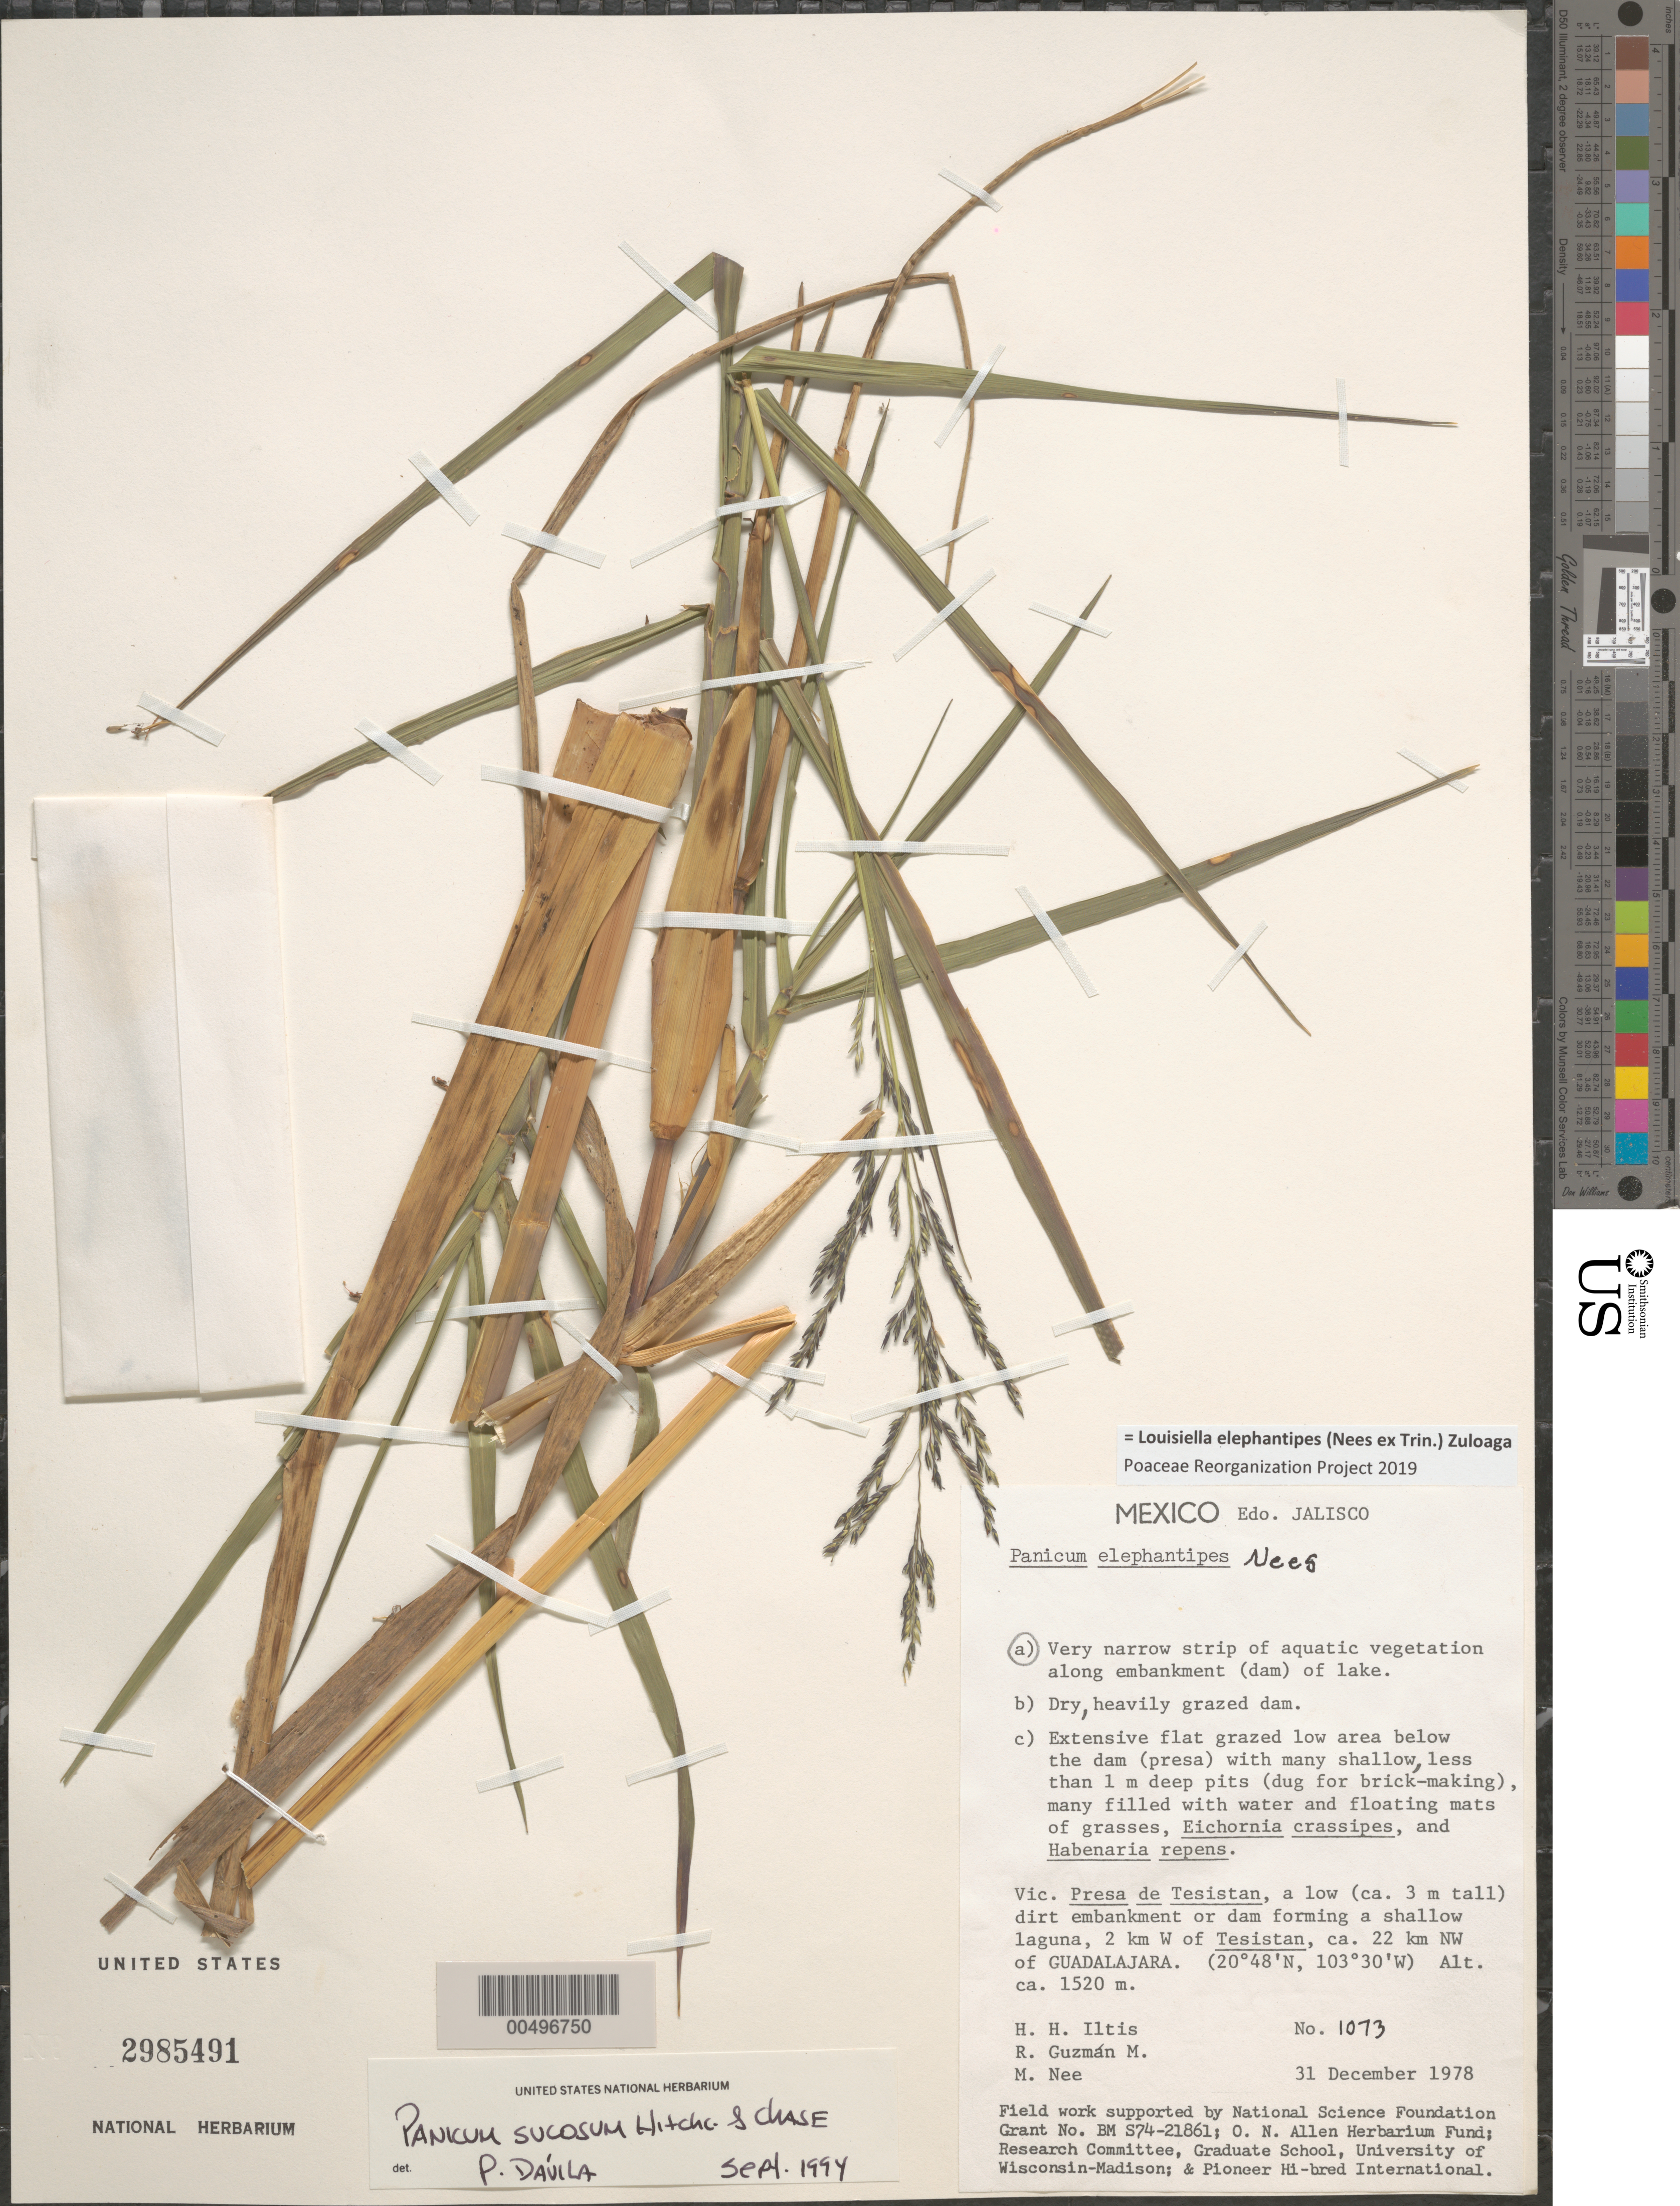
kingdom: Plantae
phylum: Tracheophyta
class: Liliopsida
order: Poales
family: Poaceae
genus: Panicum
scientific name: Panicum sucosum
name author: Hitchc. & Chase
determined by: D vila, P.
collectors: H. H. Iltis, R. Guzm n-M. & M. Nee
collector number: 1073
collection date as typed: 31 Dec 1978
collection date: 1978-12-31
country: Mexico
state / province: Jalisco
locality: Vic. Presa de Tesistan, 2 km W of Tesistan, ca 22 km NW of Guadalajara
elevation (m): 1520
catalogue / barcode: US 2985491